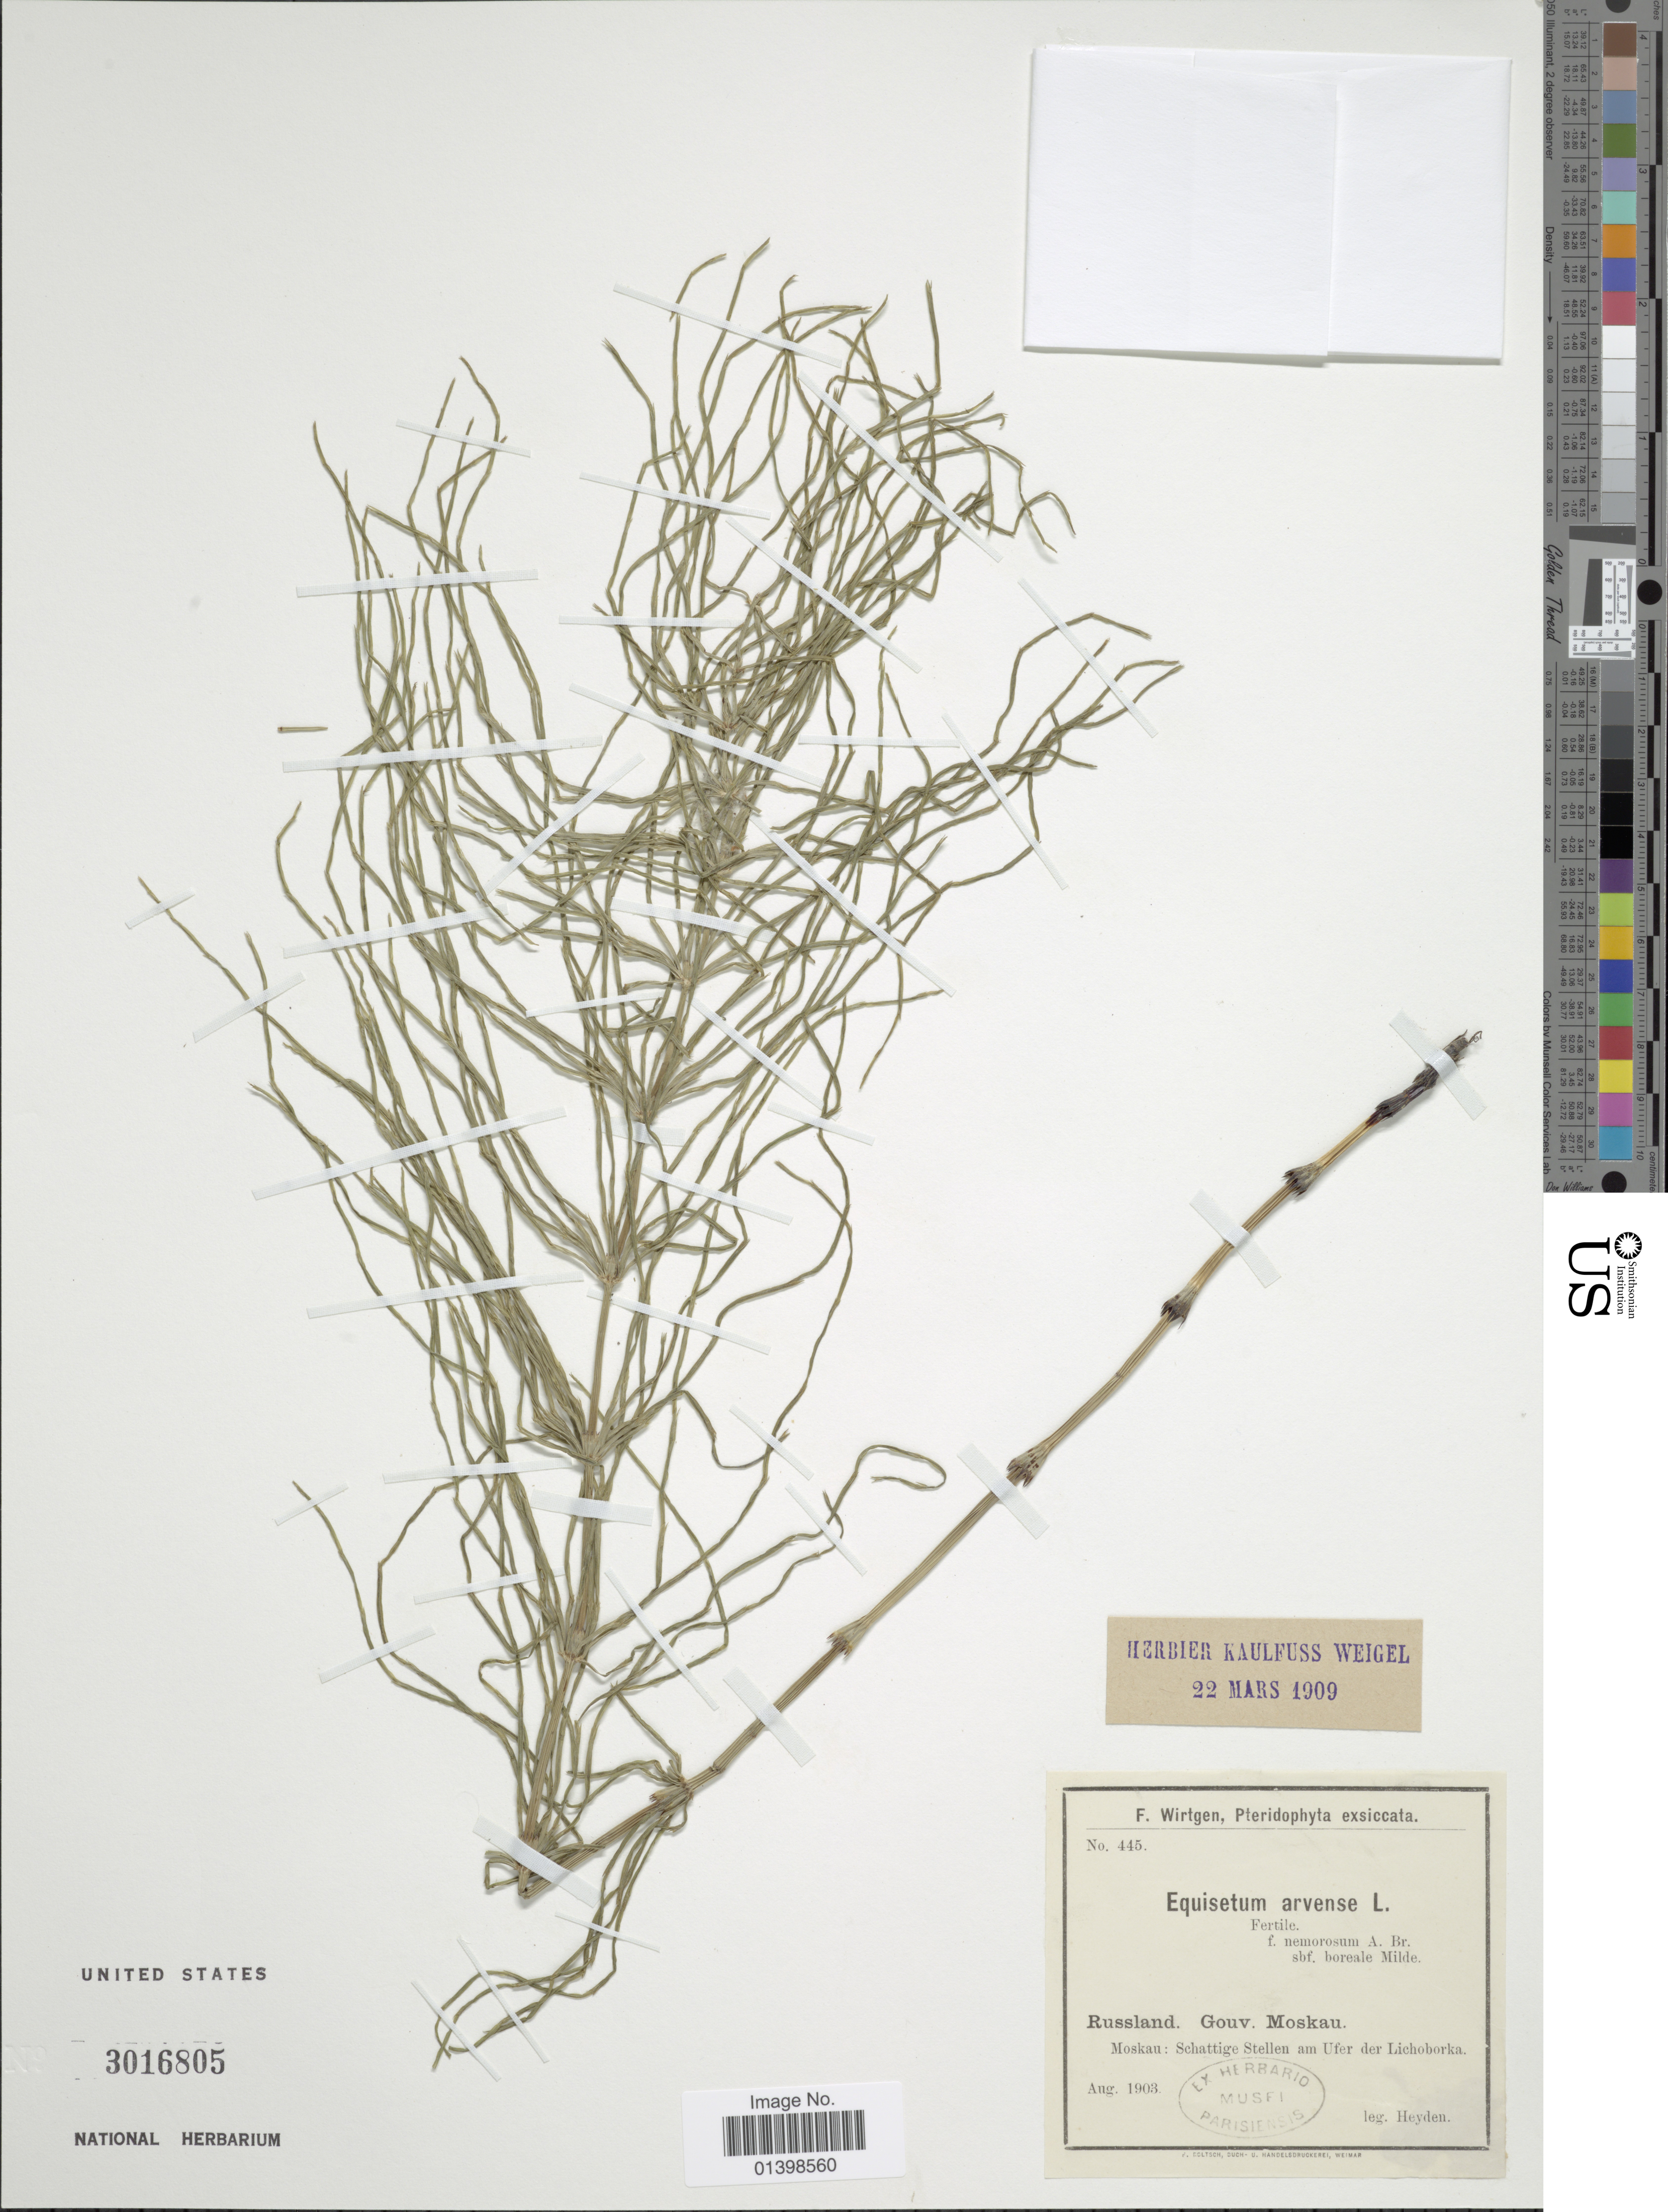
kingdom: Plantae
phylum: Tracheophyta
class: Polypodiopsida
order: Equisetales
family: Equisetaceae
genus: Equisetum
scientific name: Equisetum arvense var. ramulosum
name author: Rupr.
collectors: Heyden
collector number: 445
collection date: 1903-08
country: Russian Federation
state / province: Moscow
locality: Gouv Moskau, Moskau: Schattige Stellen am Ufer der Lichoborka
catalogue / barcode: US 3016805